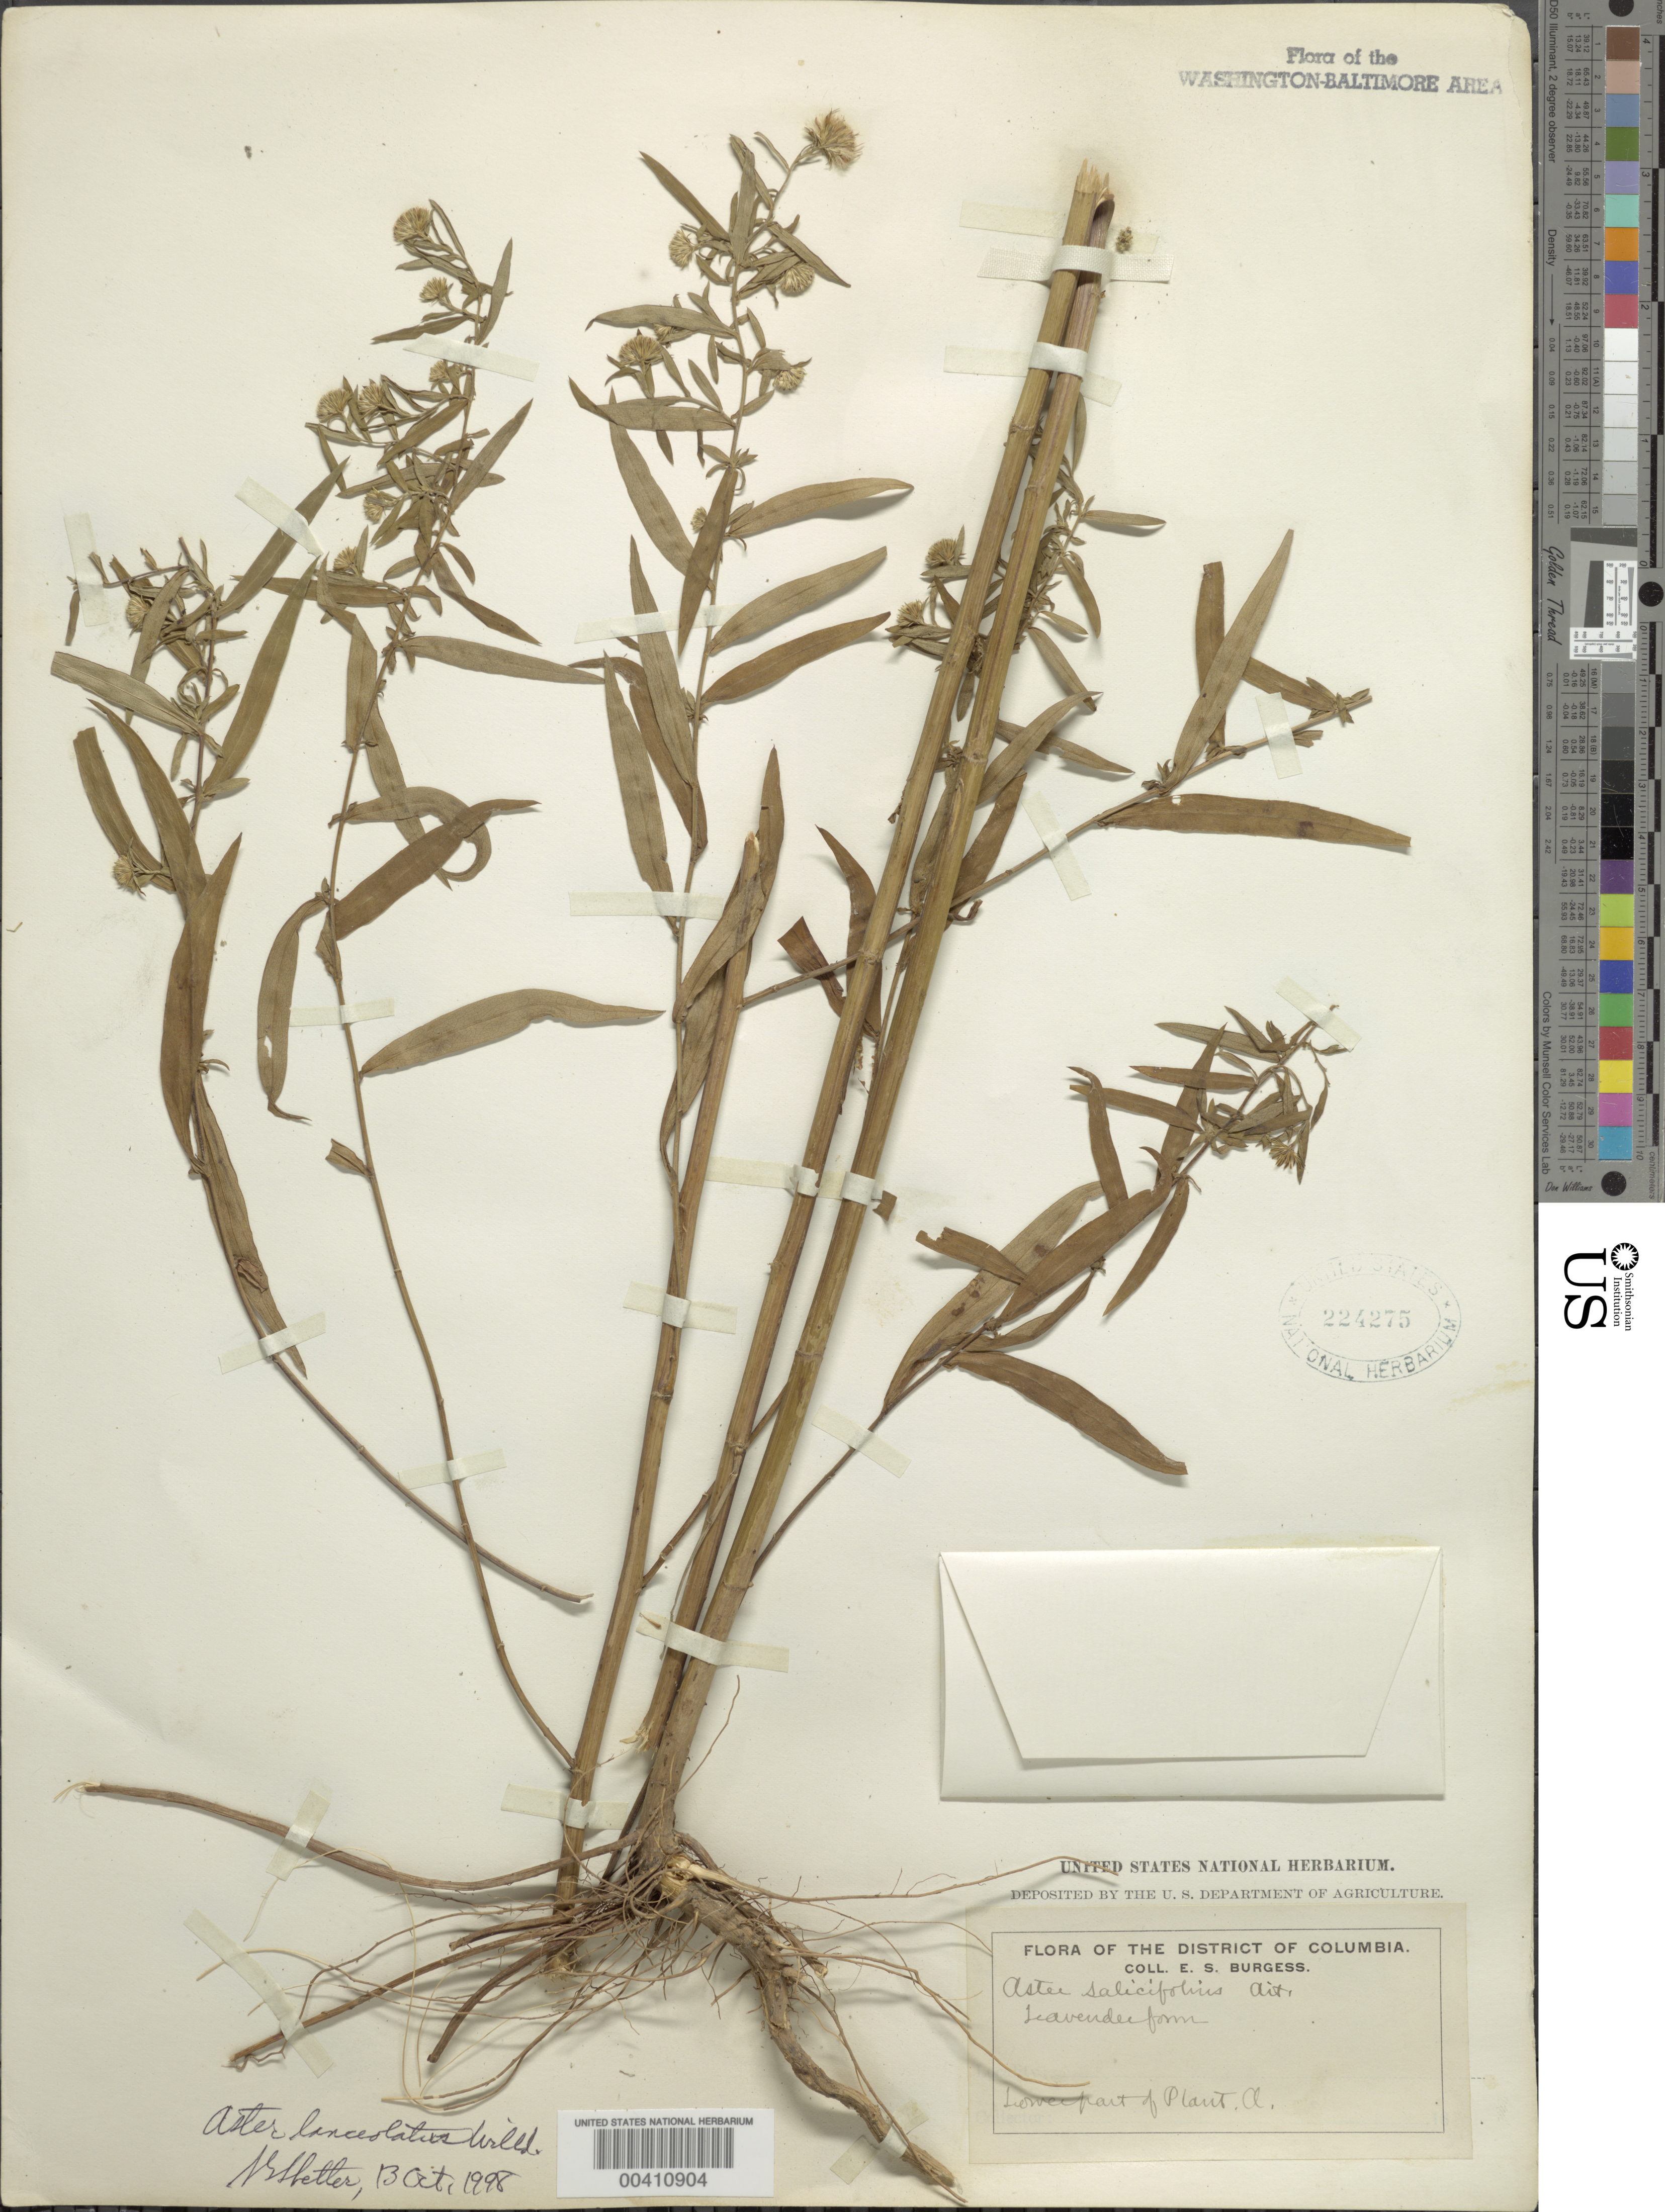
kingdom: Plantae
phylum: Tracheophyta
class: Magnoliopsida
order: Asterales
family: Asteraceae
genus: Symphyotrichum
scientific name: Symphyotrichum lanceolatum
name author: (Willd.) G.L. Nesom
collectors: E. Burgess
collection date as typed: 26 Sep 1888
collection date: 1888-09-26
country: United States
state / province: District of Columbia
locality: Phosphate Mill above Georgetown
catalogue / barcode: US 224275